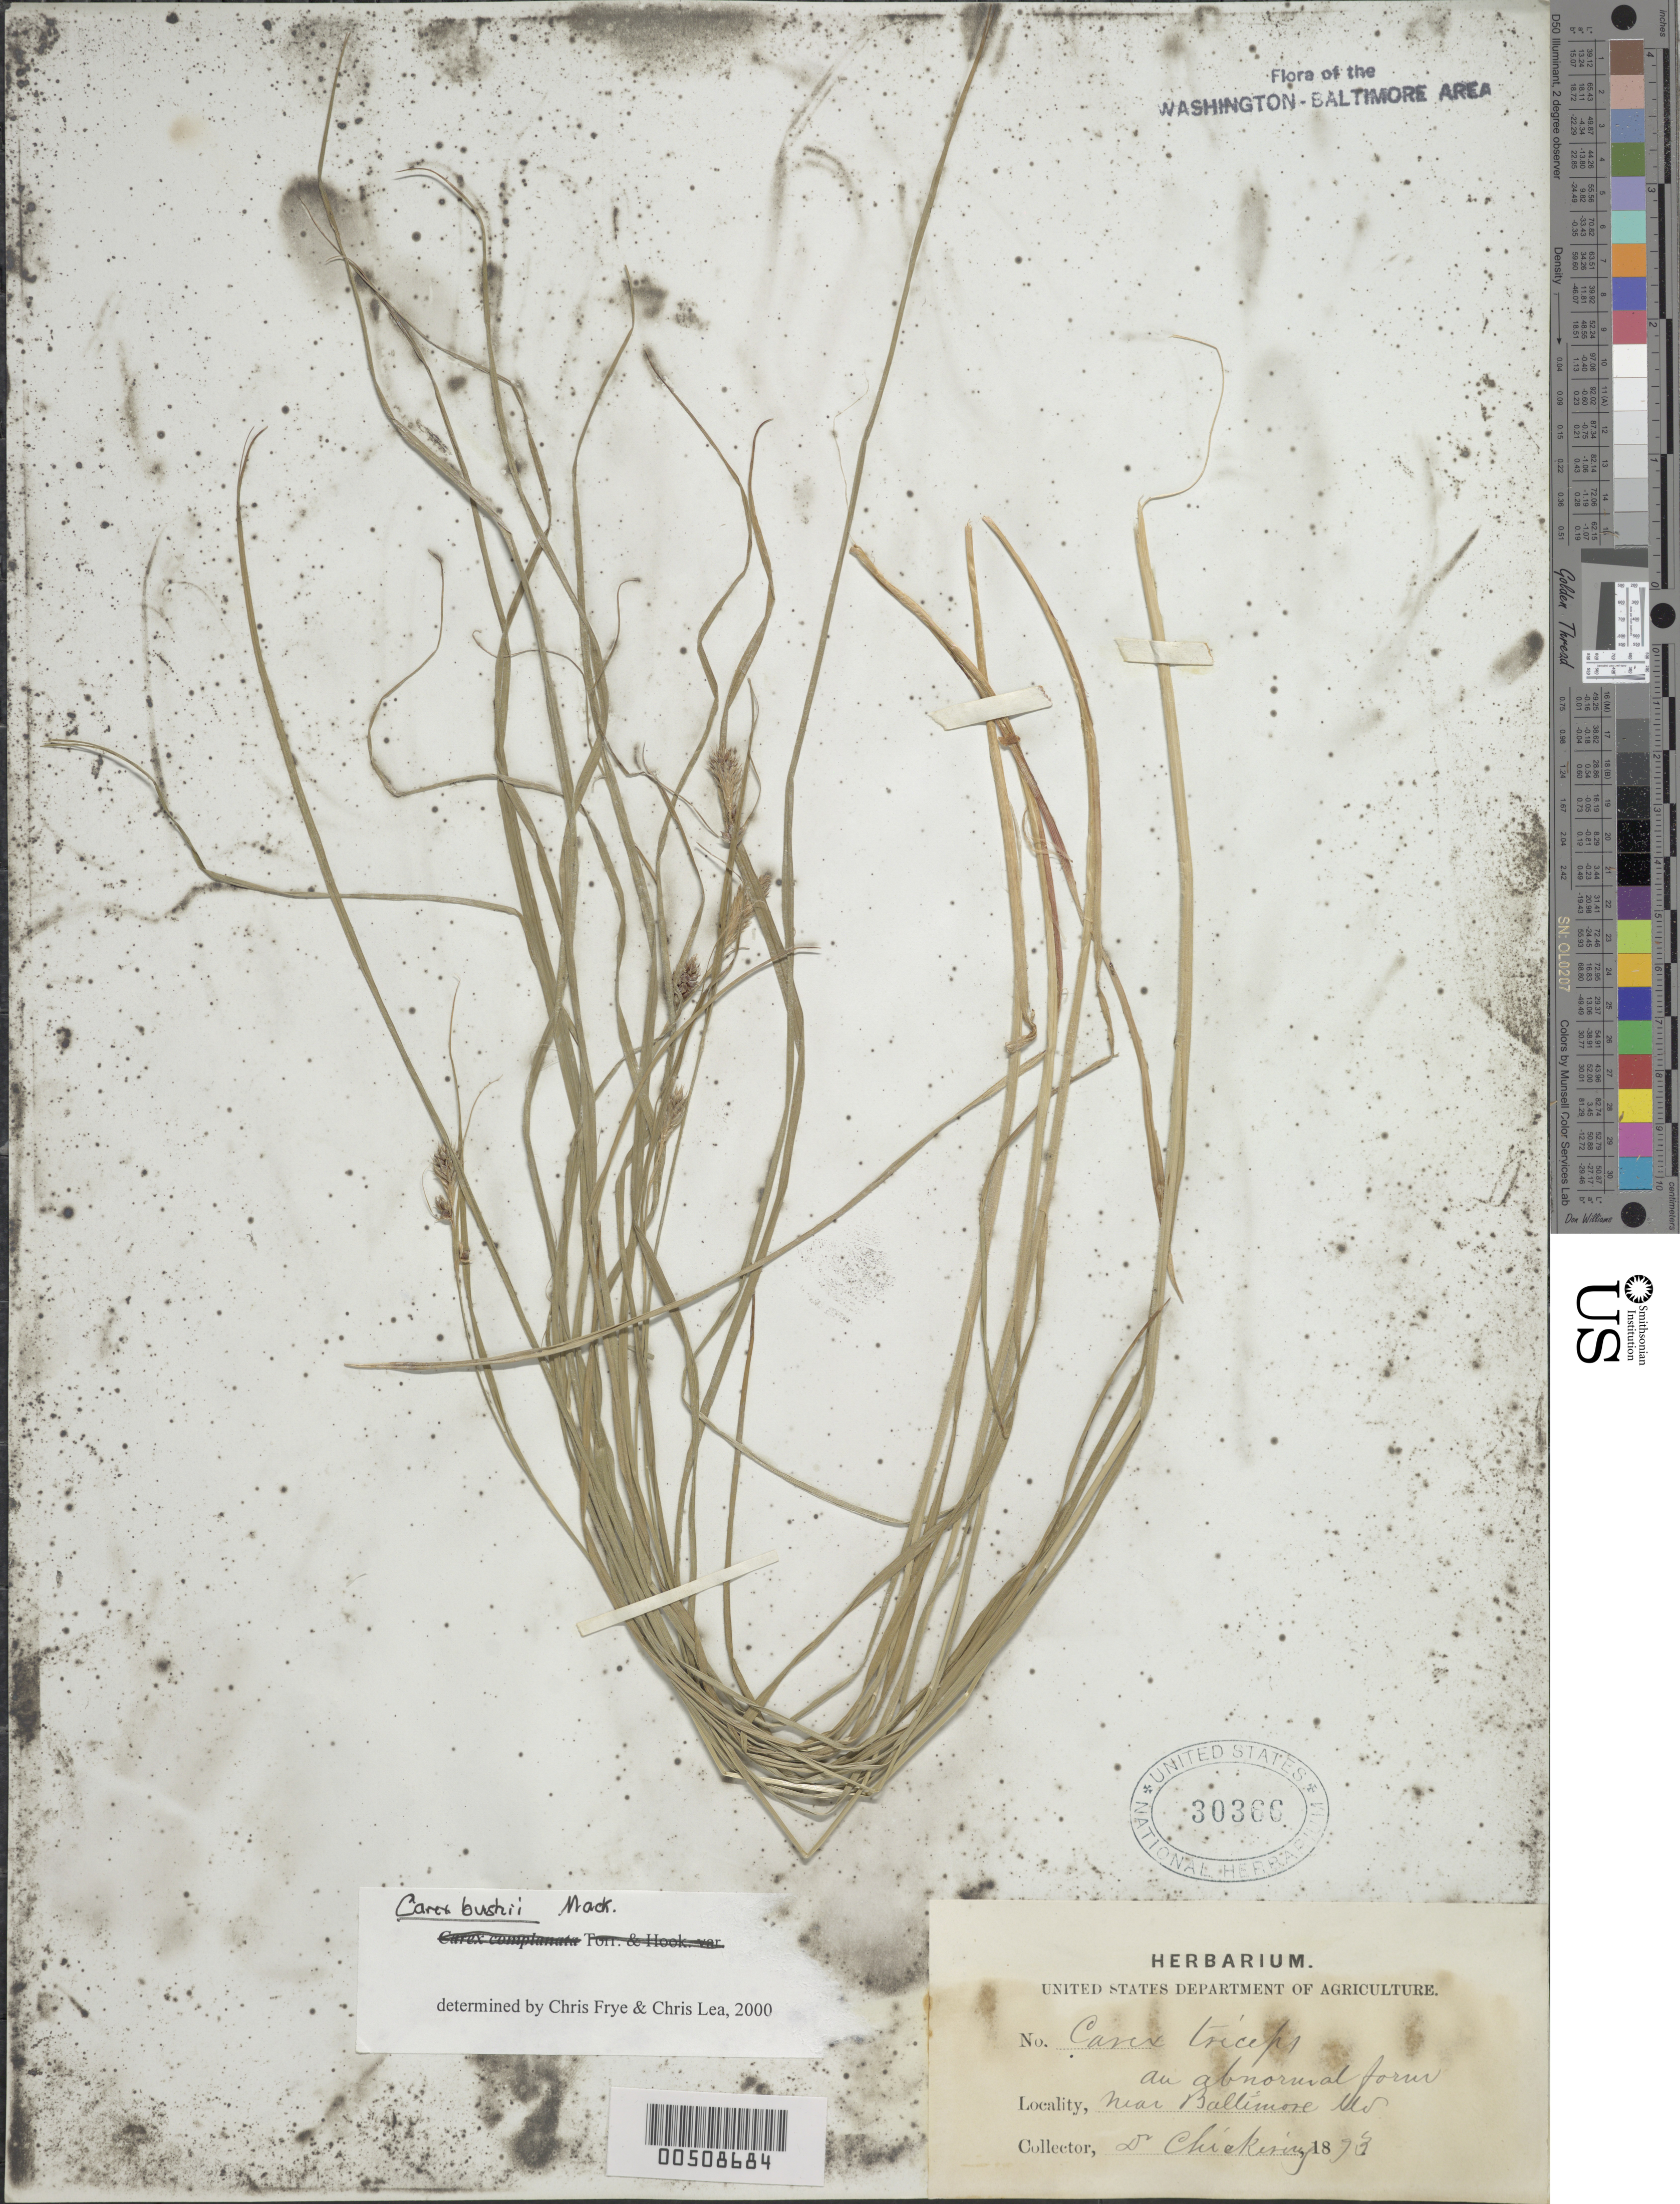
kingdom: Plantae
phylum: Tracheophyta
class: Liliopsida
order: Poales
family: Cyperaceae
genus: Carex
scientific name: Carex bushii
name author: Mack.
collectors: -. Chickering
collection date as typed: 1893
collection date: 1893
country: United States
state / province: Maryland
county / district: Baltimore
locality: Near Baltimore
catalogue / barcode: US 30366